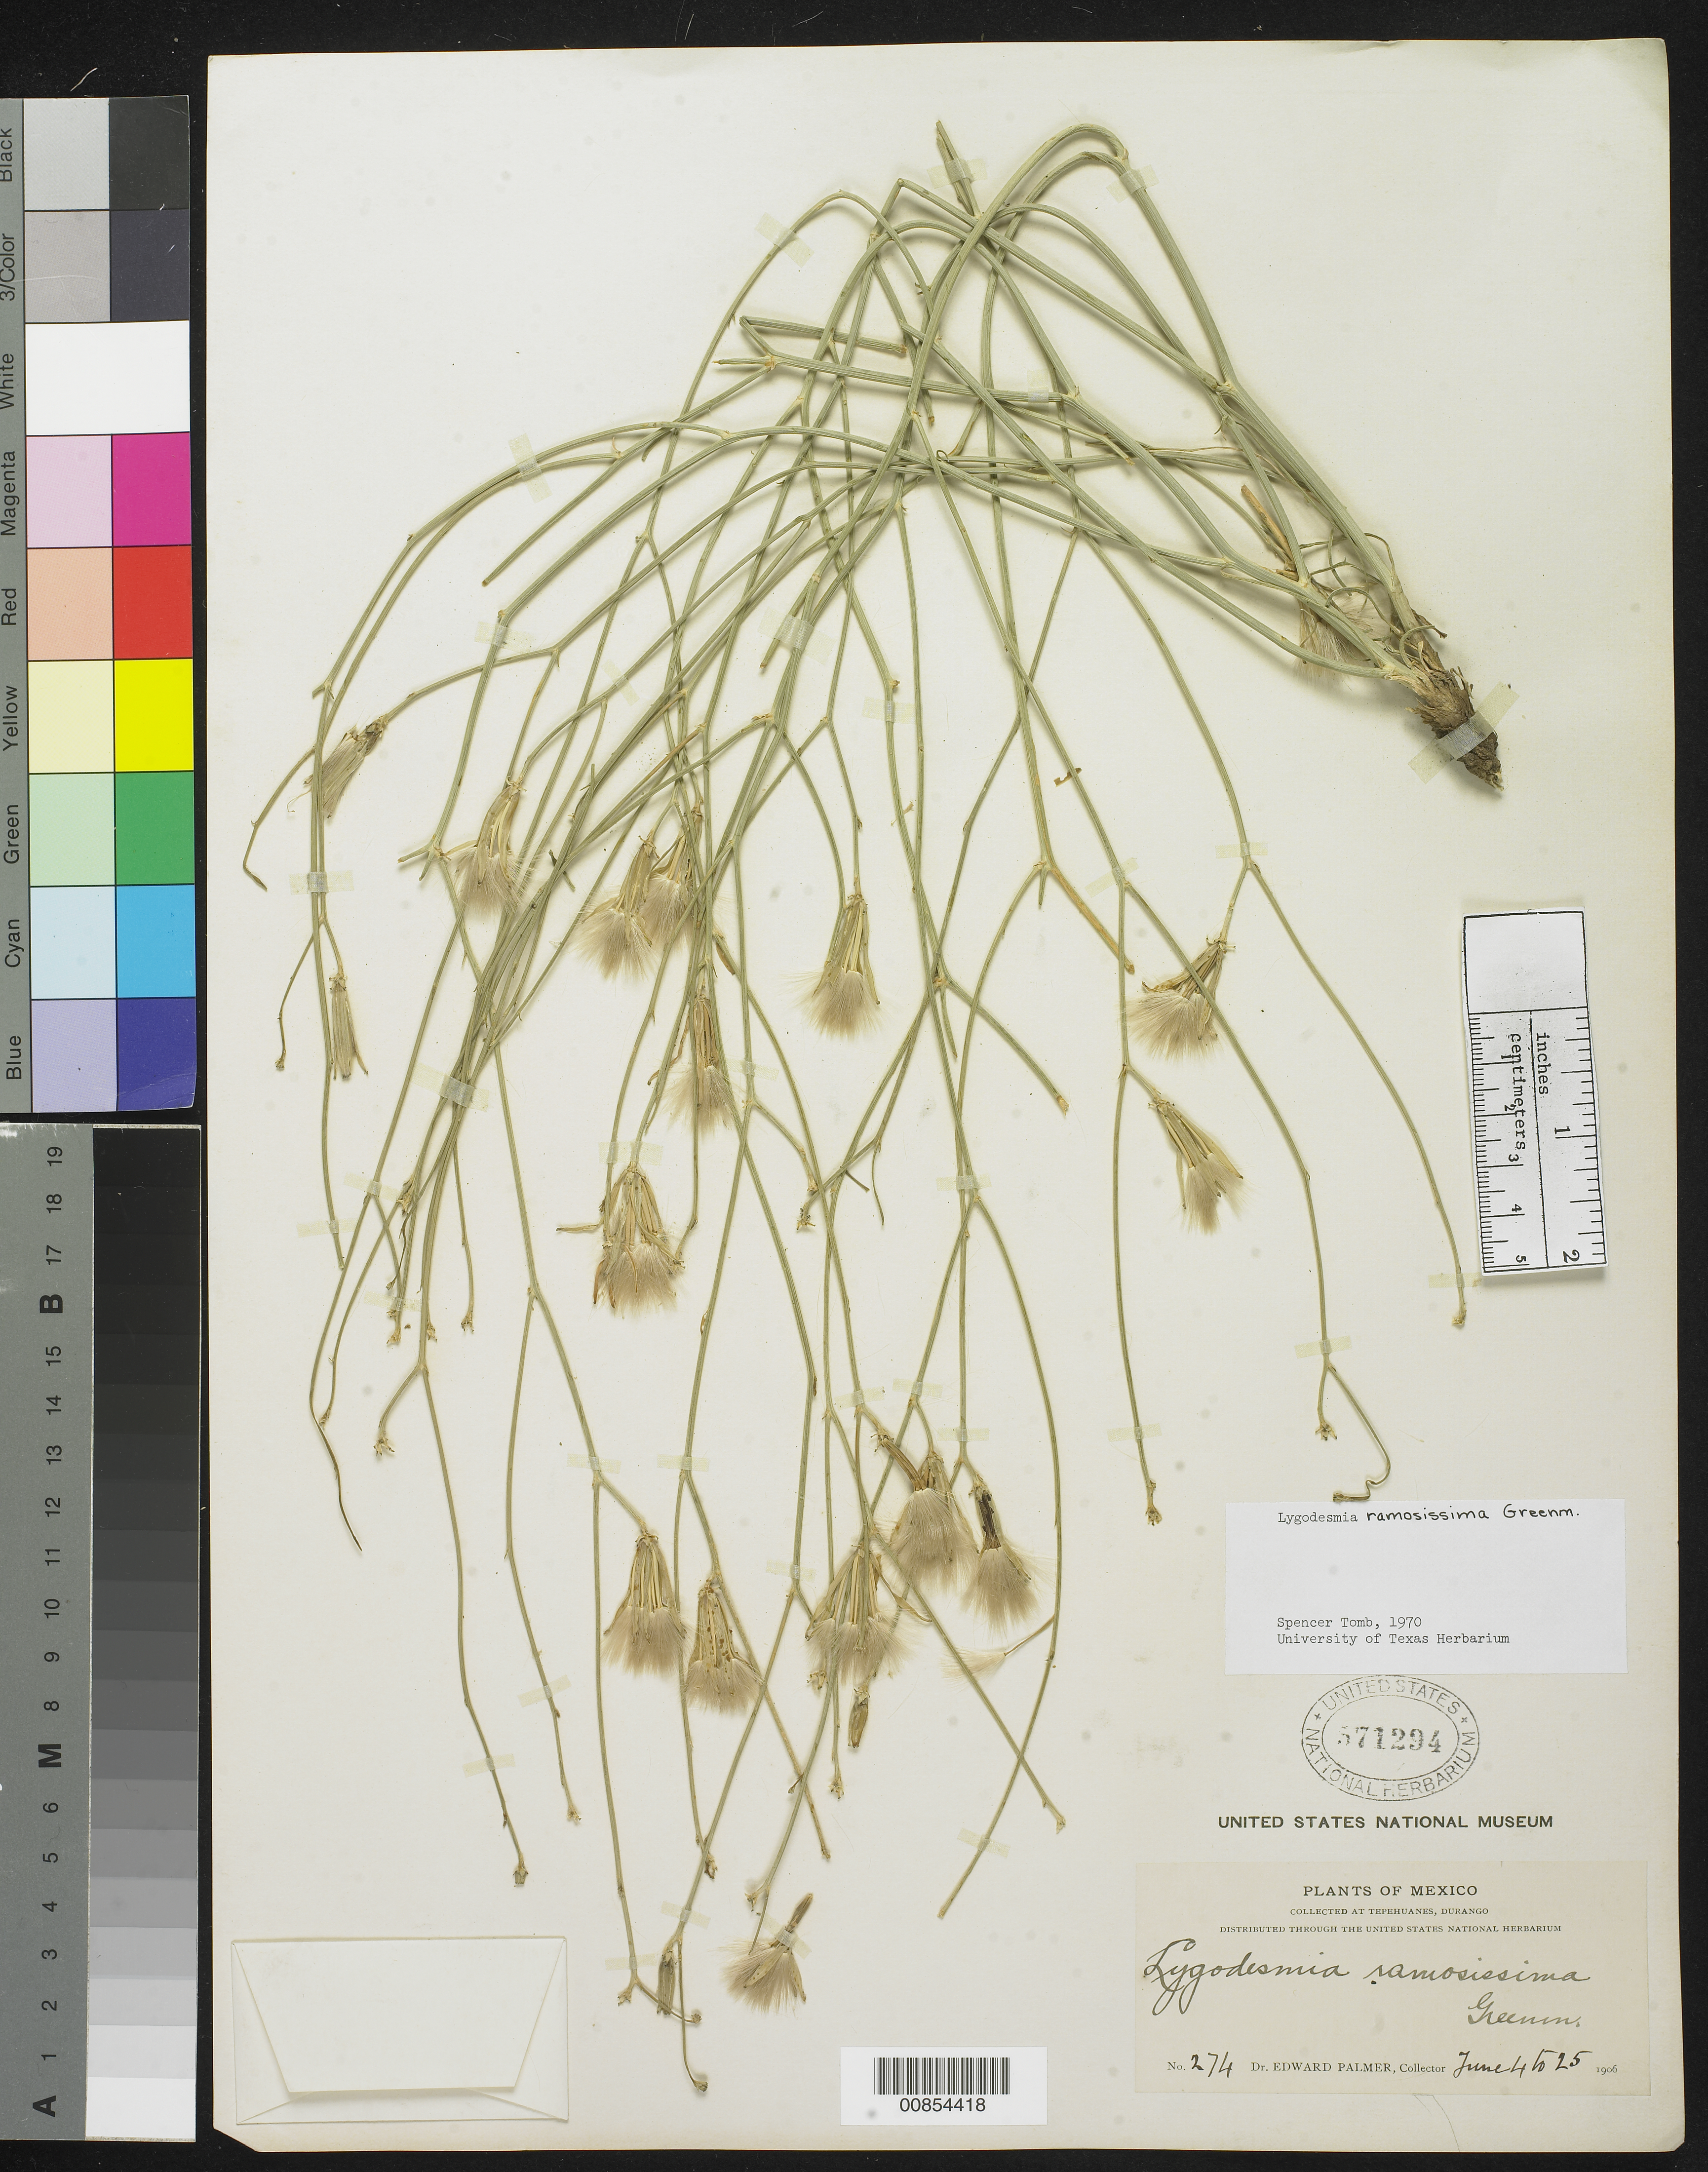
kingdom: Plantae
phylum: Tracheophyta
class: Magnoliopsida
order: Asterales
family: Asteraceae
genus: Lygodesmia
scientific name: Lygodesmia ramosissima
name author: Greenm.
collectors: E. Palmer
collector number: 274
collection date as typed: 04 Jun 1906 to 25 Jun 1906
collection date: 1906-06-04/1906-06-25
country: Mexico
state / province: Durango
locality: Tepehuanes, Durango.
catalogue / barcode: US 571294